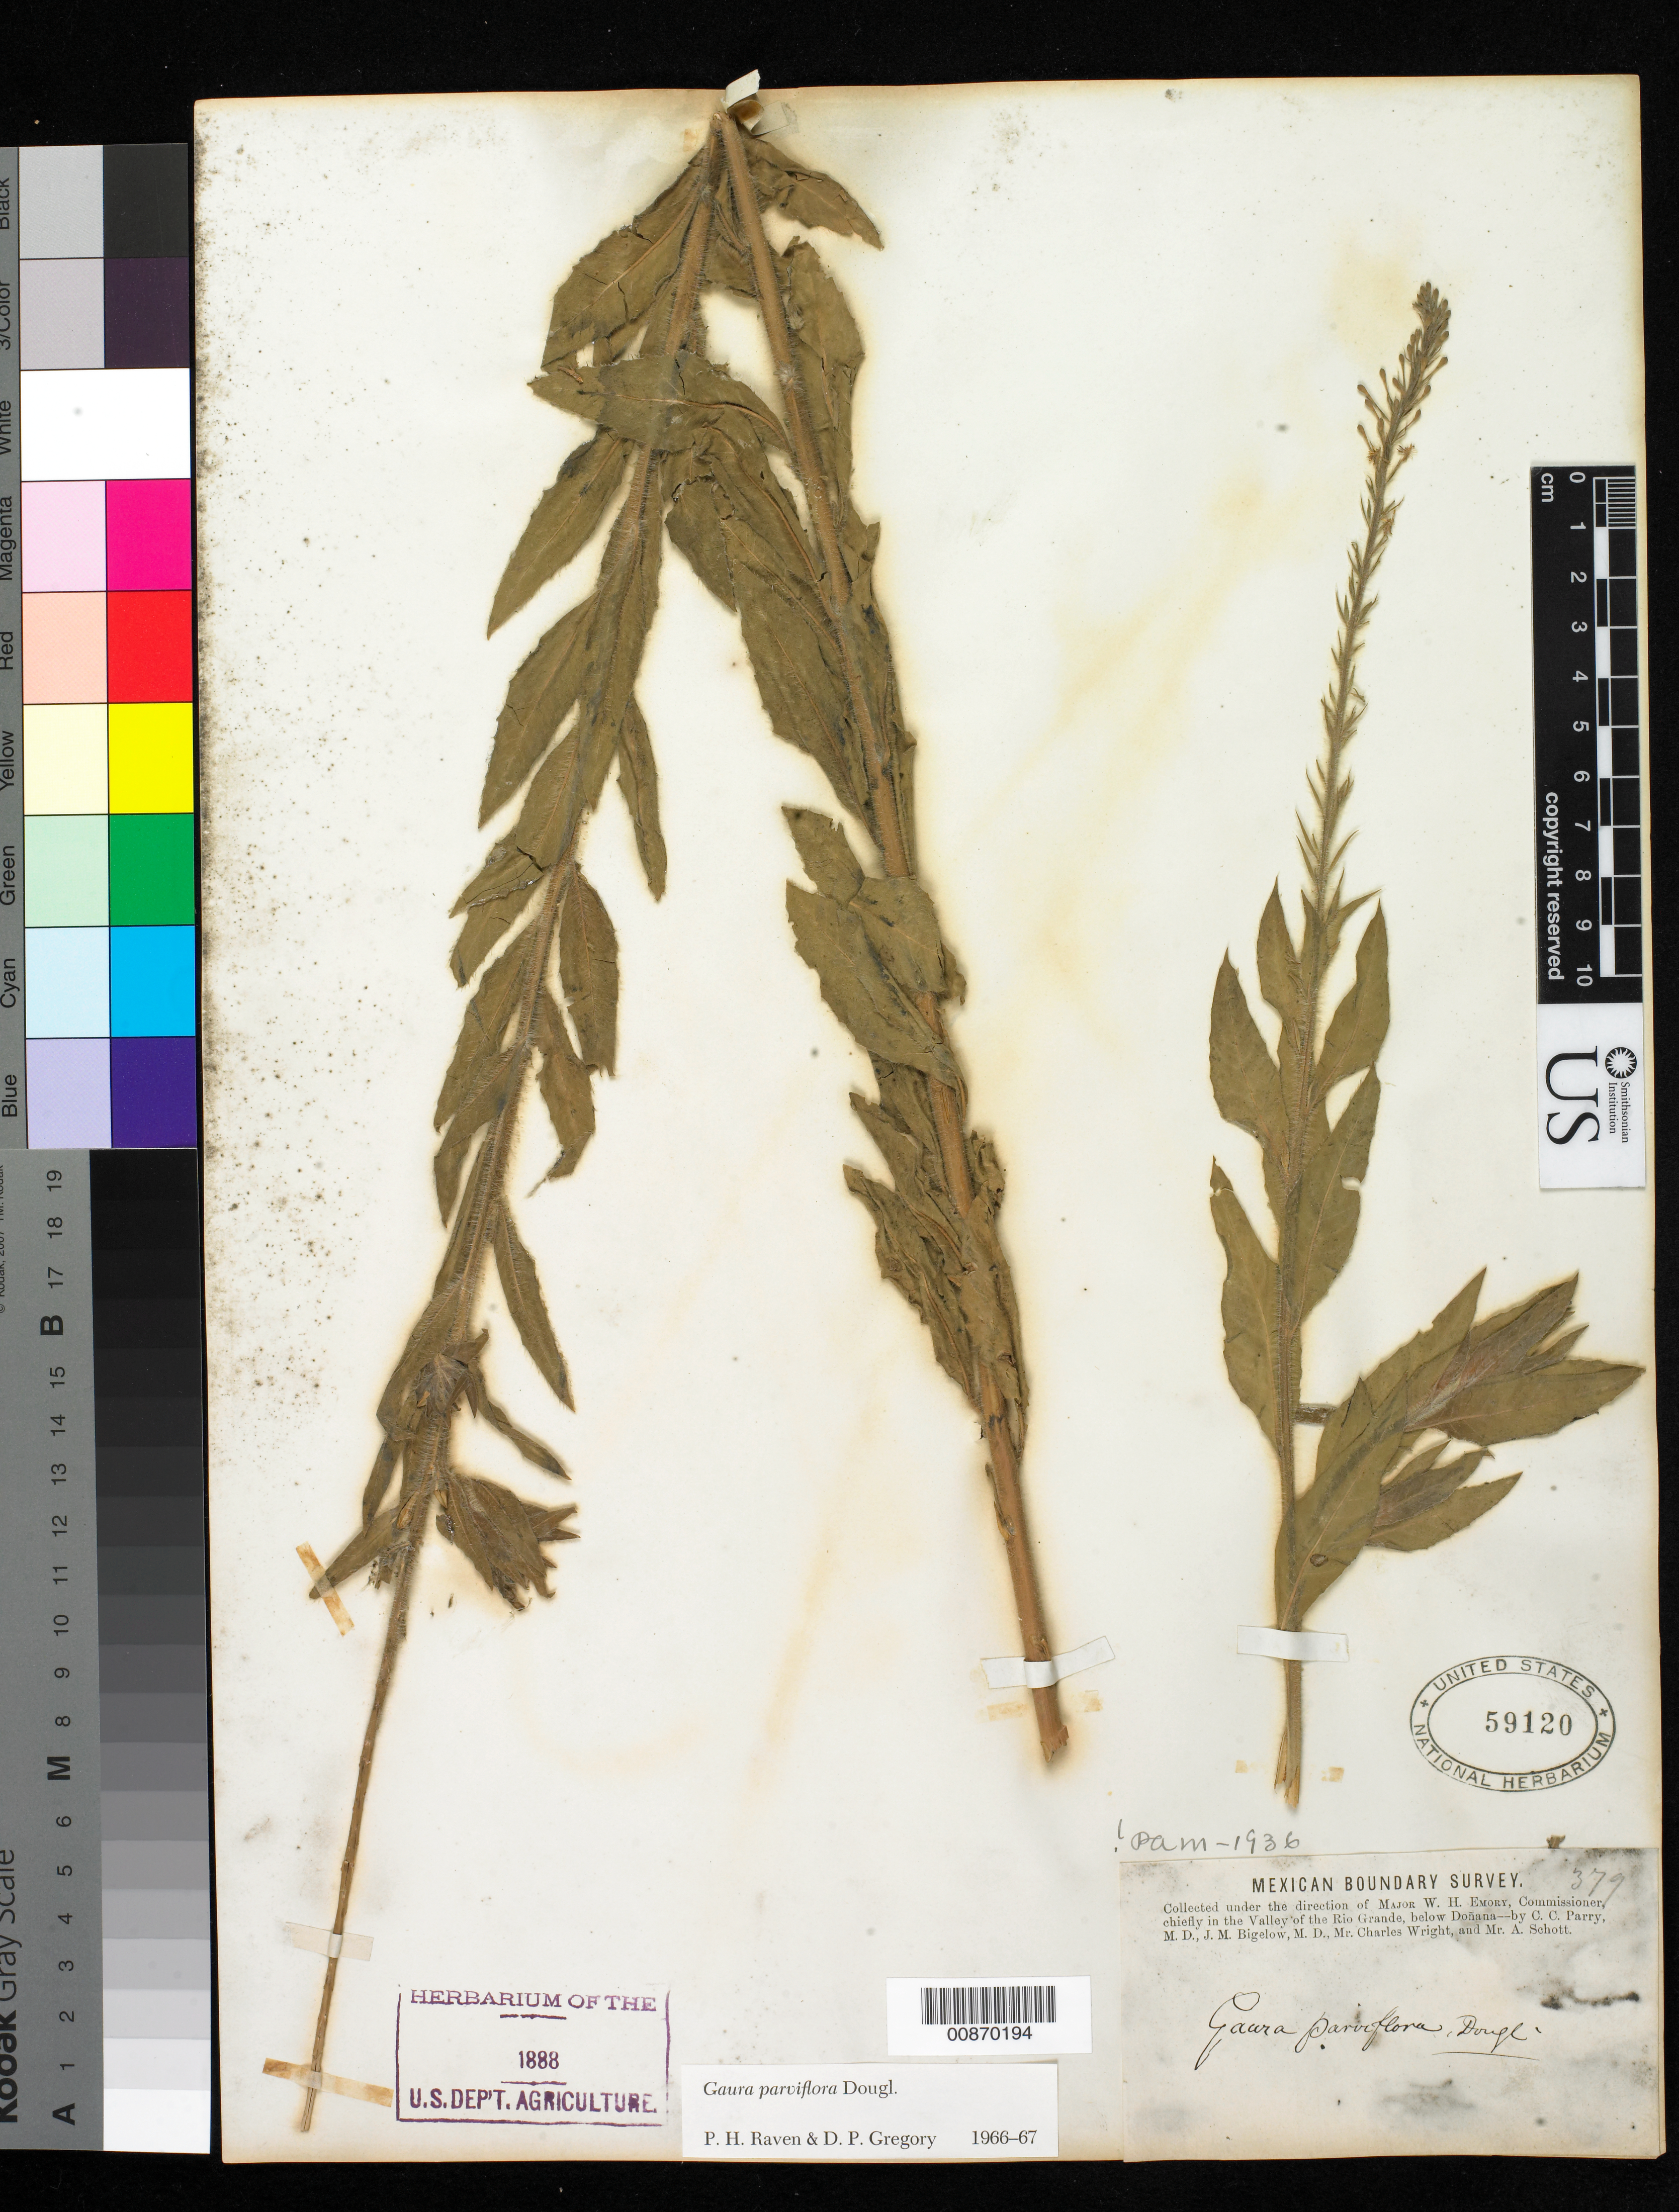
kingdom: Plantae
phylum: Tracheophyta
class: Magnoliopsida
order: Myrtales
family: Onagraceae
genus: Oenothera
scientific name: Oenothera curtiflora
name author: W.L. Wagner & Hoch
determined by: Wagner, W. L., (BOT), Smithsonian Institution - National Museum of Natural History (UNITED STATES)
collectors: C. C. Parry, J. M. Bigelow, C. Wright & A. C. V. Schott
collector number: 379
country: United States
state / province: New Mexico / Texas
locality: Valley of the Rio Grande, below Doñana.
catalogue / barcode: US 59120